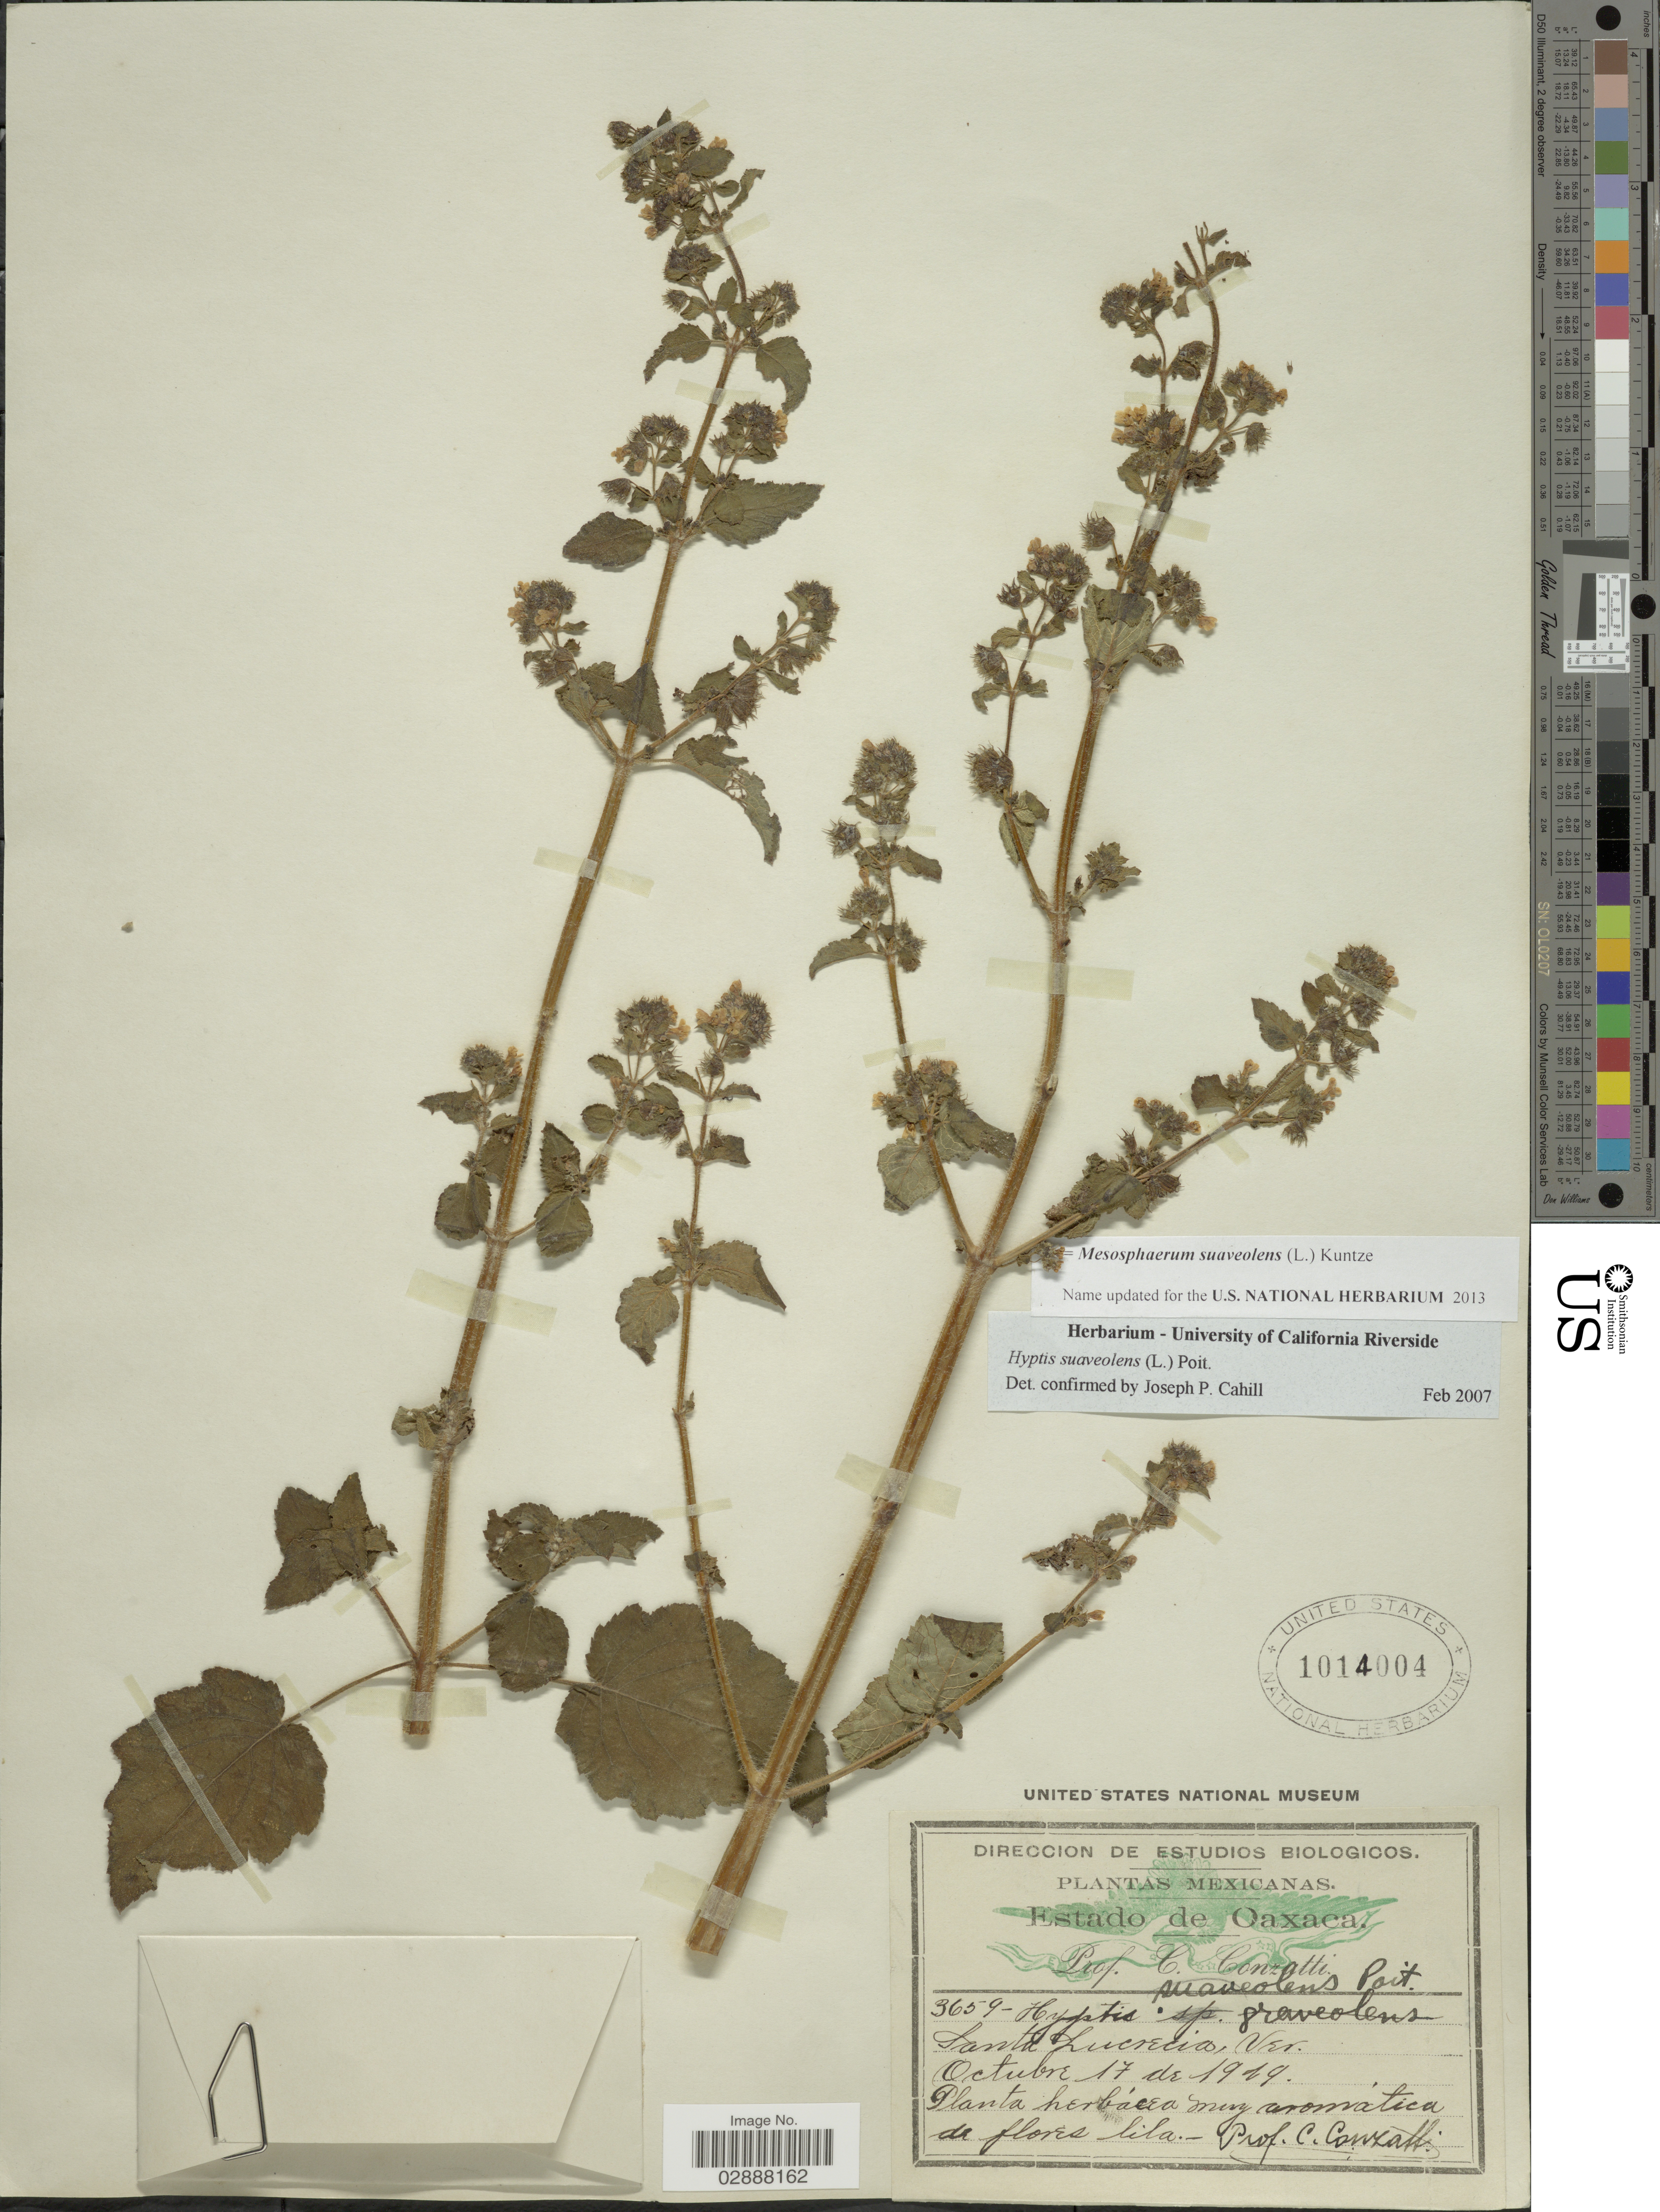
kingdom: Plantae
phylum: Tracheophyta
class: Magnoliopsida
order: Lamiales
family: Lamiaceae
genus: Mesosphaerum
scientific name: Mesosphaerum suaveolens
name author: (L.) Kuntze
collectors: C. Conzatti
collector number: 3659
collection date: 1919-10-17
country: Mexico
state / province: Oaxaca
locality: Santa Lucrecia, Ver.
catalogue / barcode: US 1014004